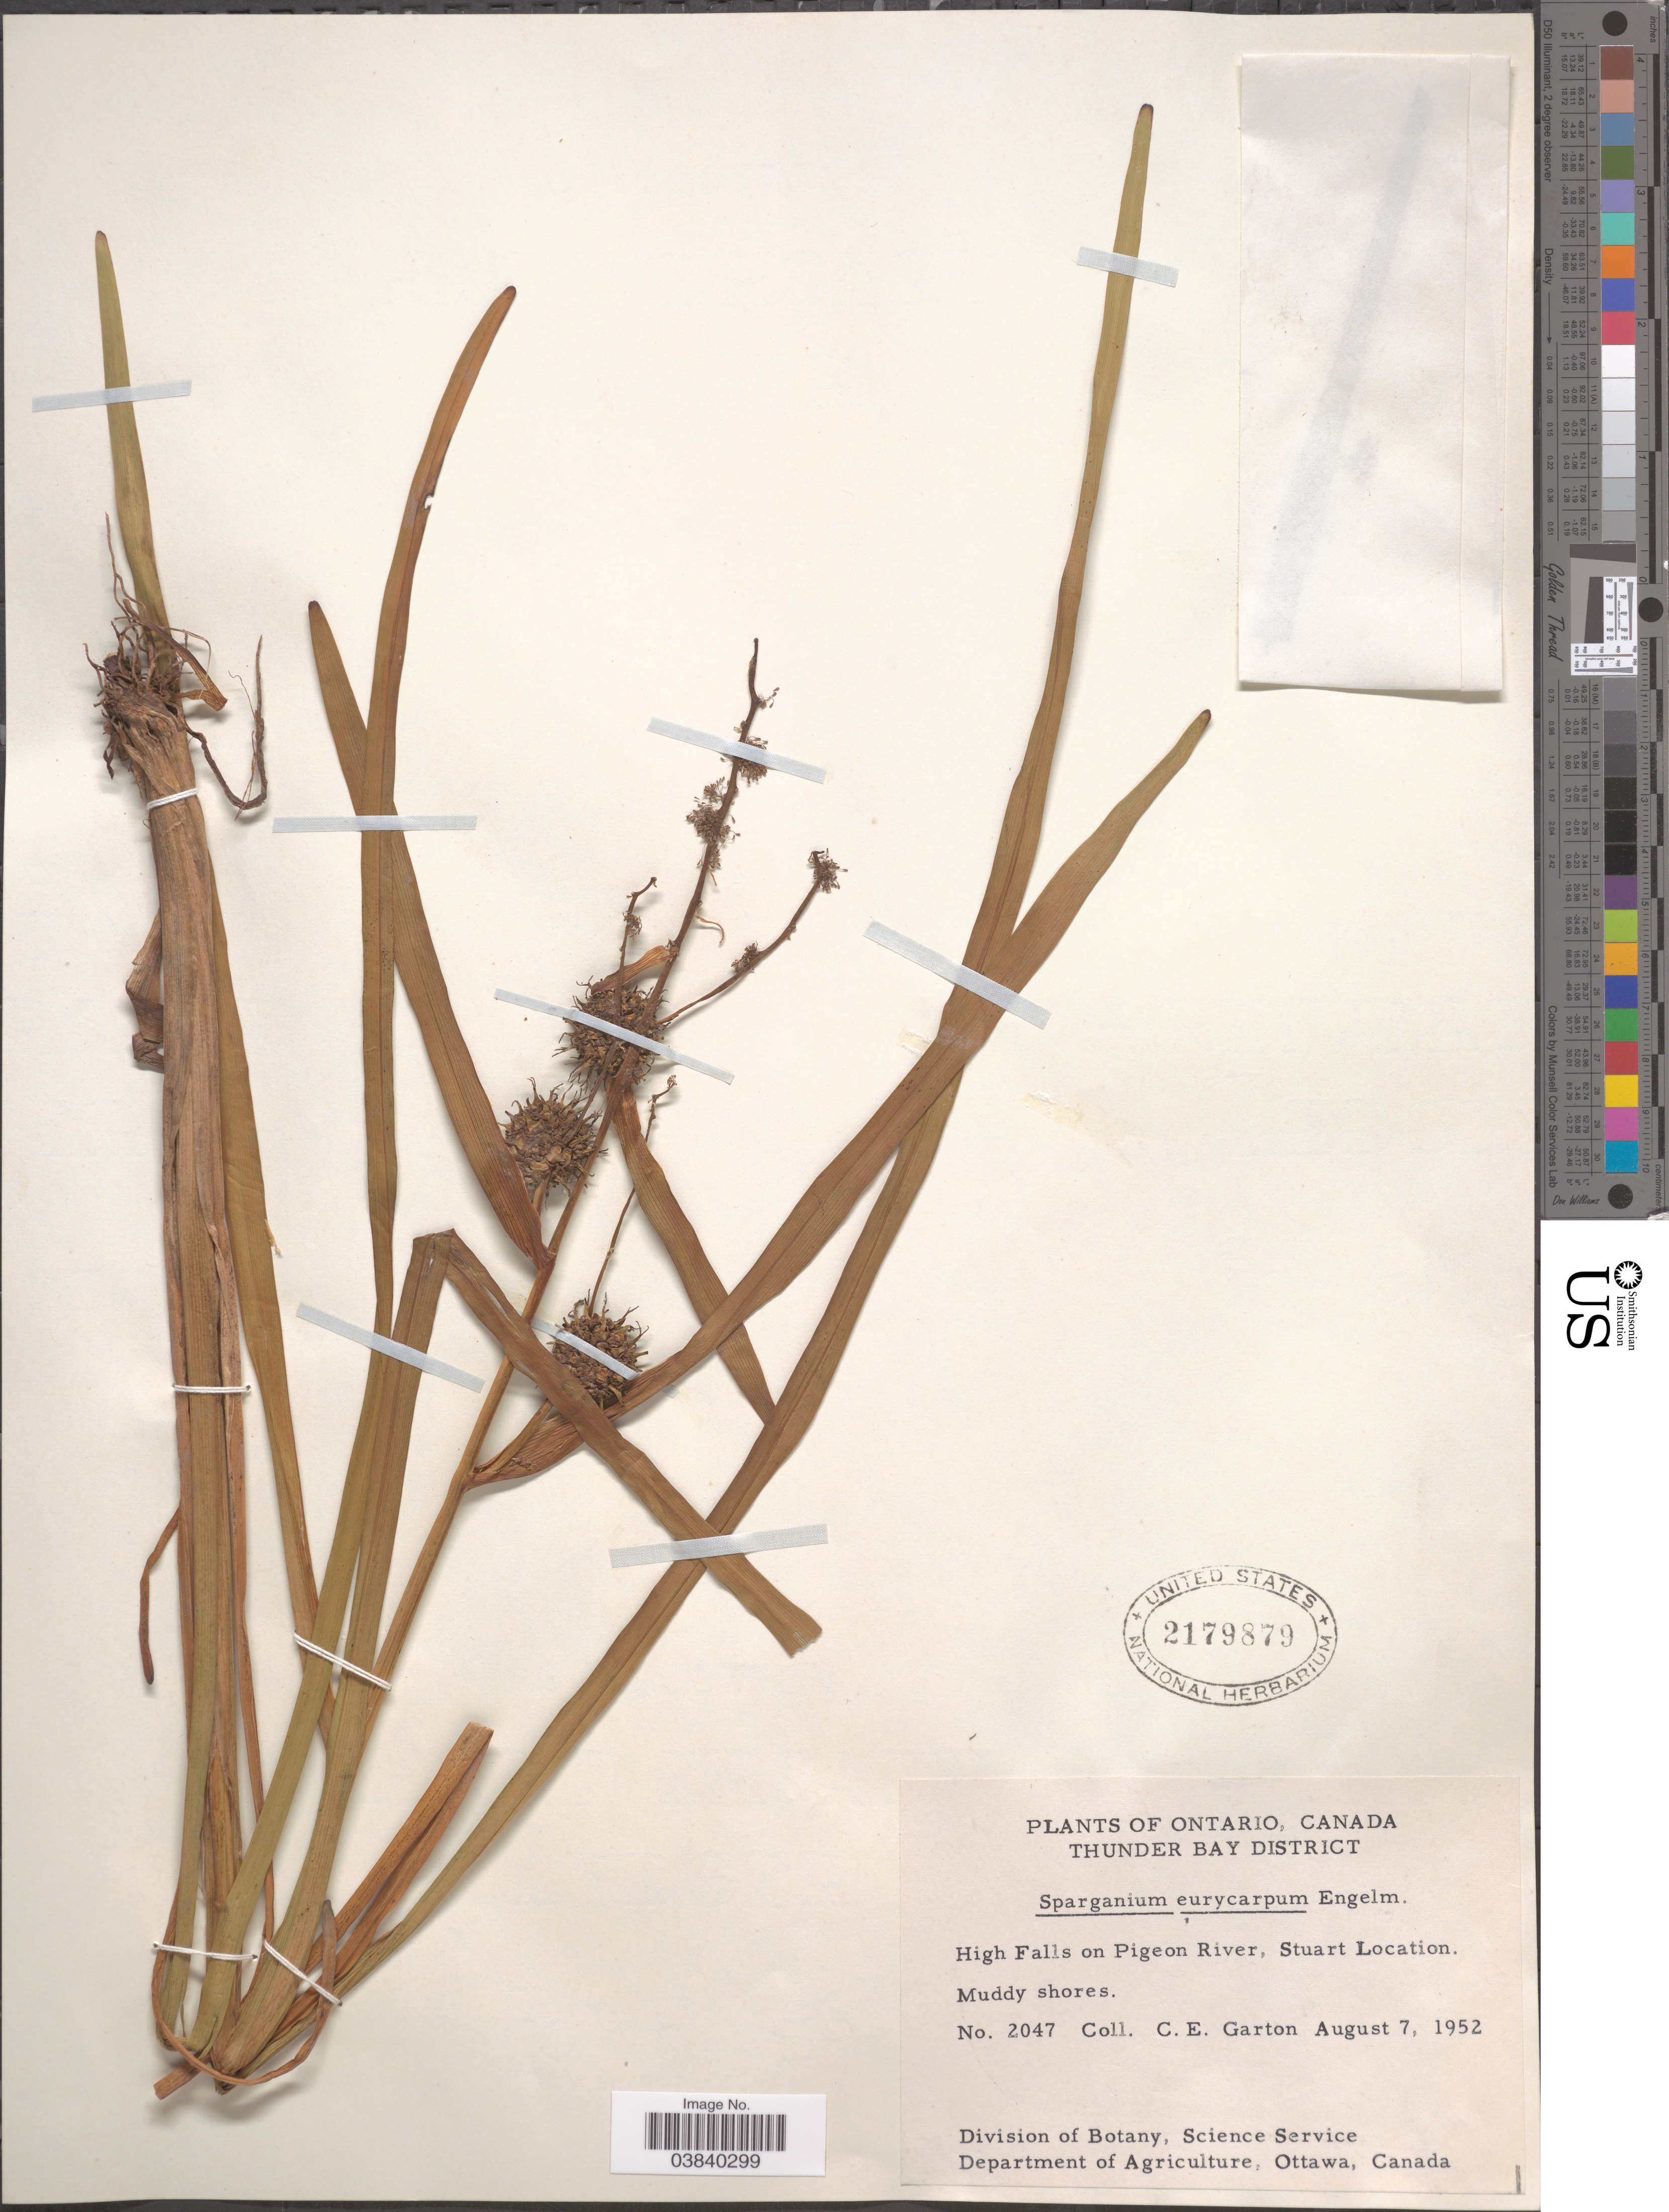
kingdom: Plantae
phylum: Tracheophyta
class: Liliopsida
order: Poales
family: Typhaceae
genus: Sparganium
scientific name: Sparganium eurycarpum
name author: Engelm.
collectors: C. E. Garton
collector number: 2047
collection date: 1952-08-07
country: Canada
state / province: Ontario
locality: Thunder Bay District. High Falls on Pigeon River, Stuart Location.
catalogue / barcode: US 2179879